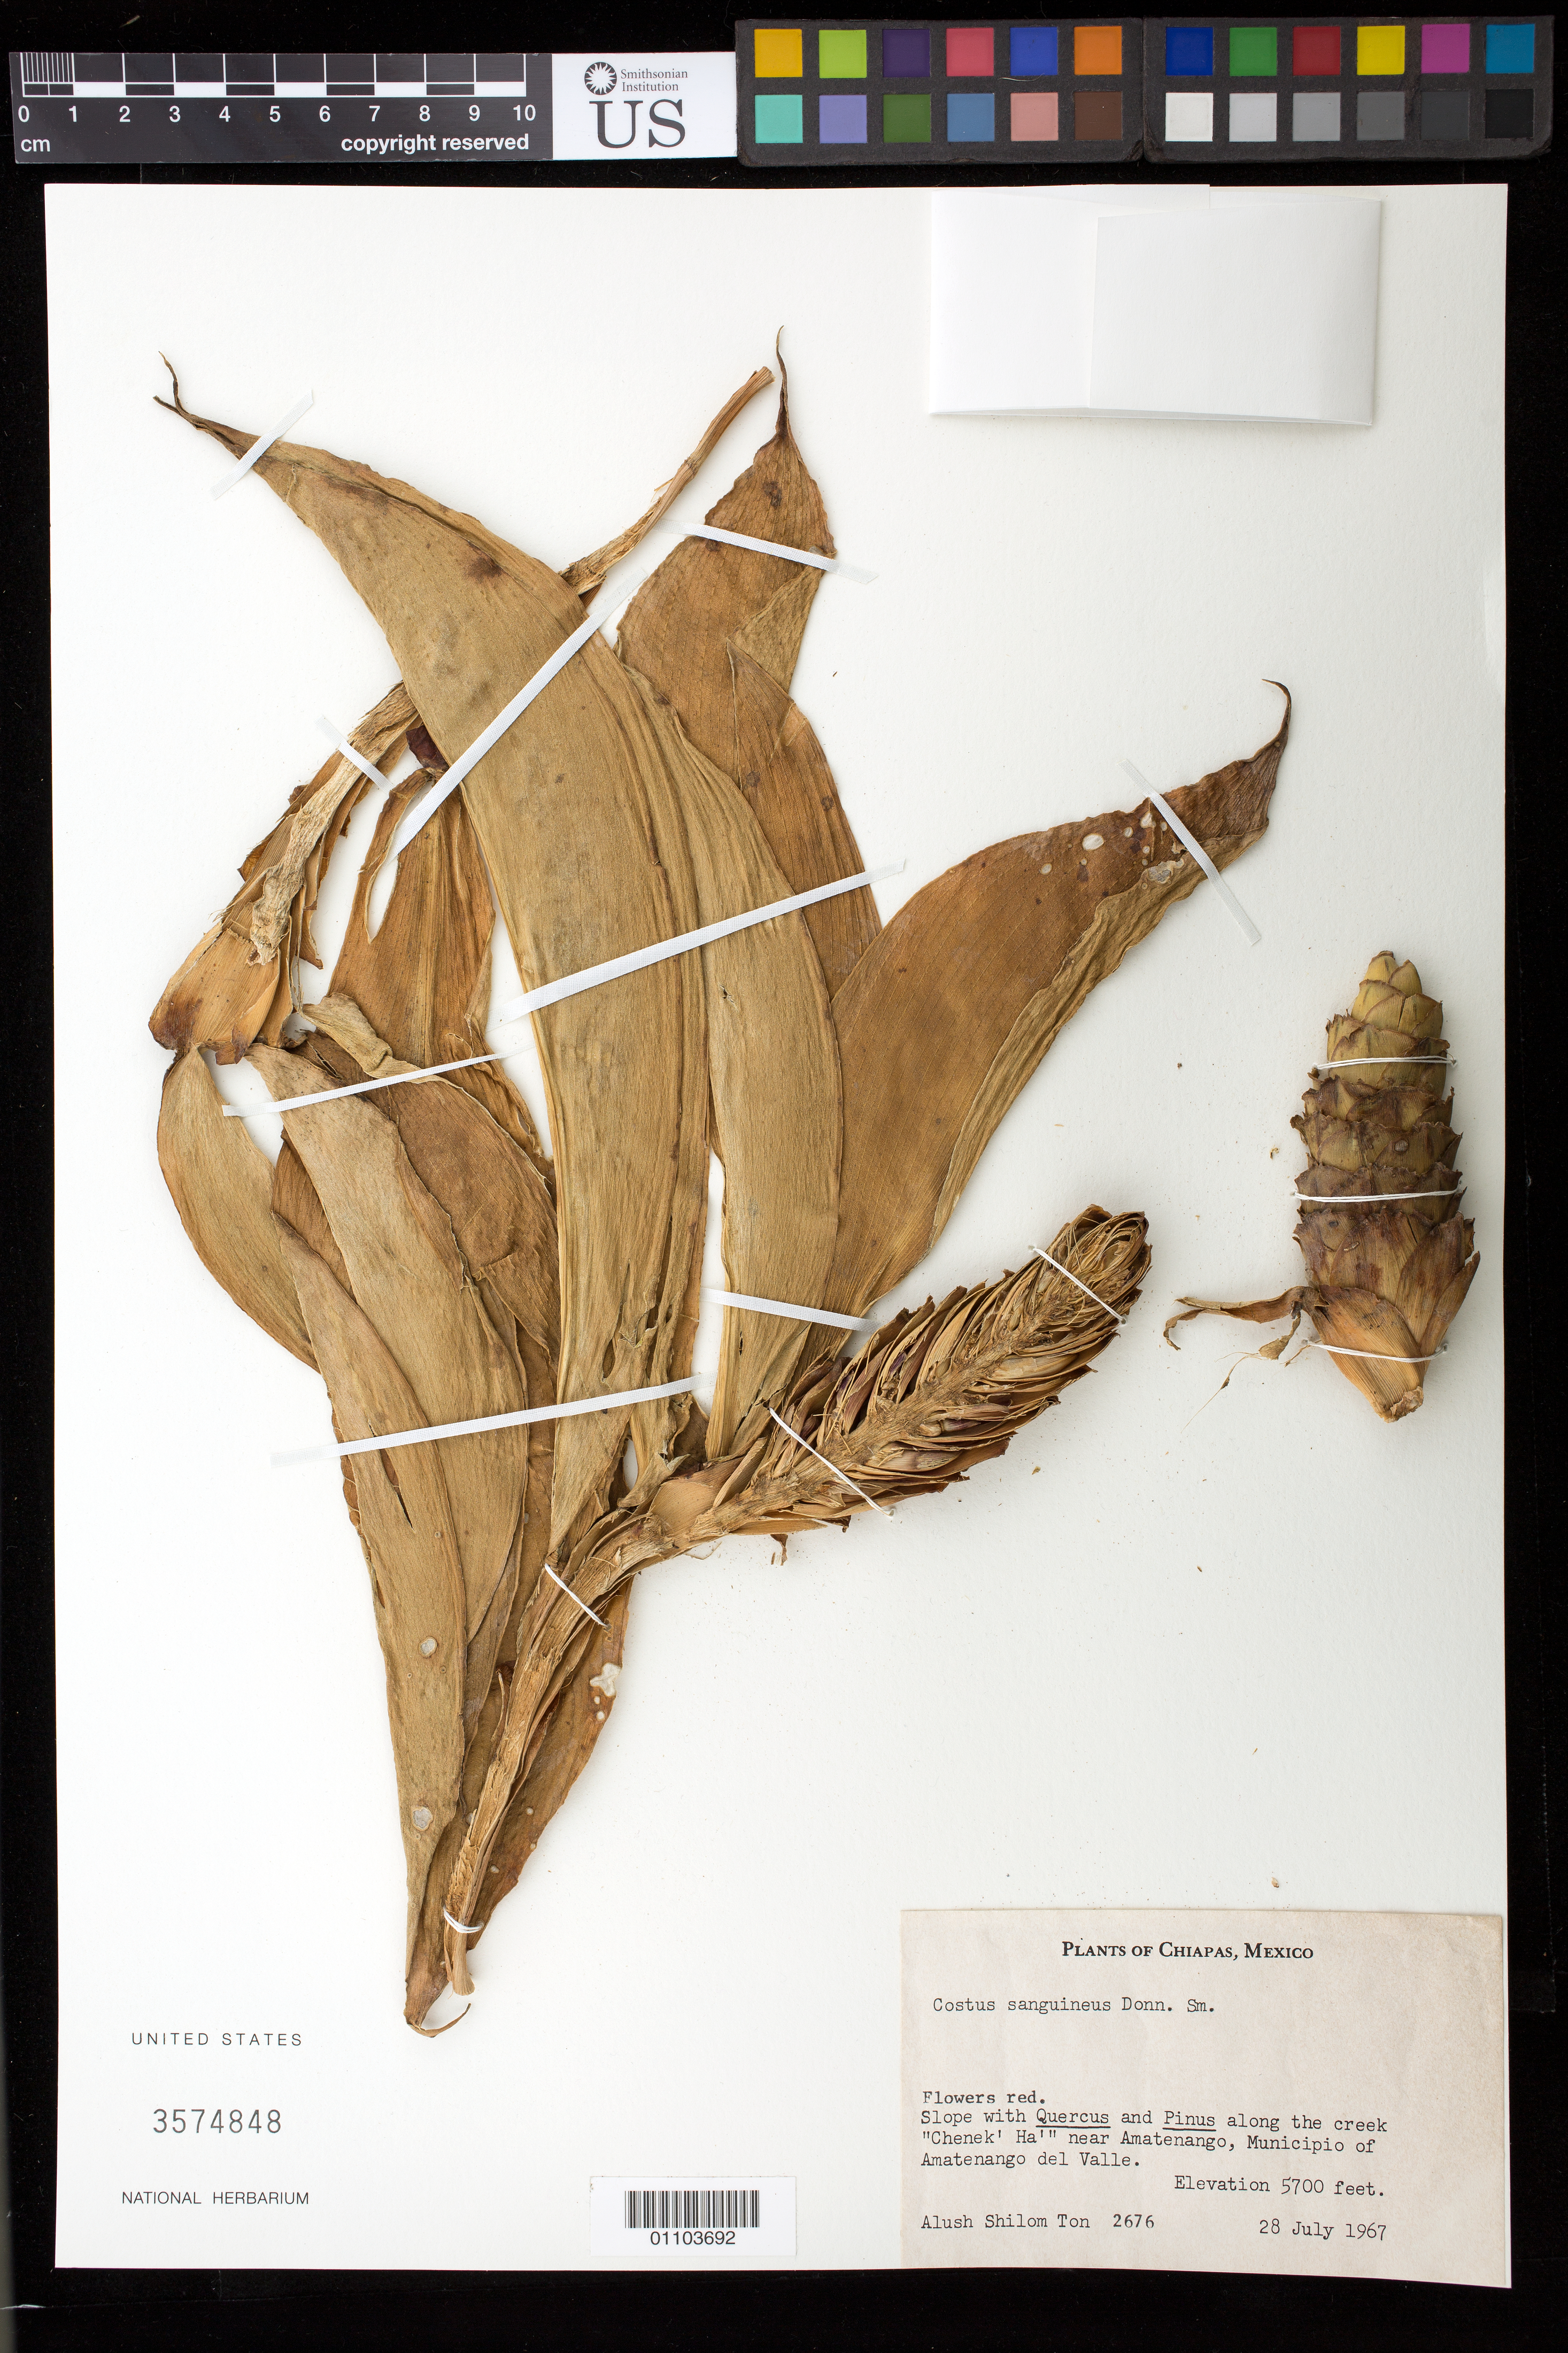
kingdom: Plantae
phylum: Tracheophyta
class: Liliopsida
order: Zingiberales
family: Costaceae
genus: Costus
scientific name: Costus sanguineus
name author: Donn. Sm.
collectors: A. M. Ton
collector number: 2676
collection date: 1967-07-28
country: Mexico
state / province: Chiapas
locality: Along the creek Chenek Ha near Amatenango, Municipio of Amatenango del Valle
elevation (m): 1737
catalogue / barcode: US 3574848